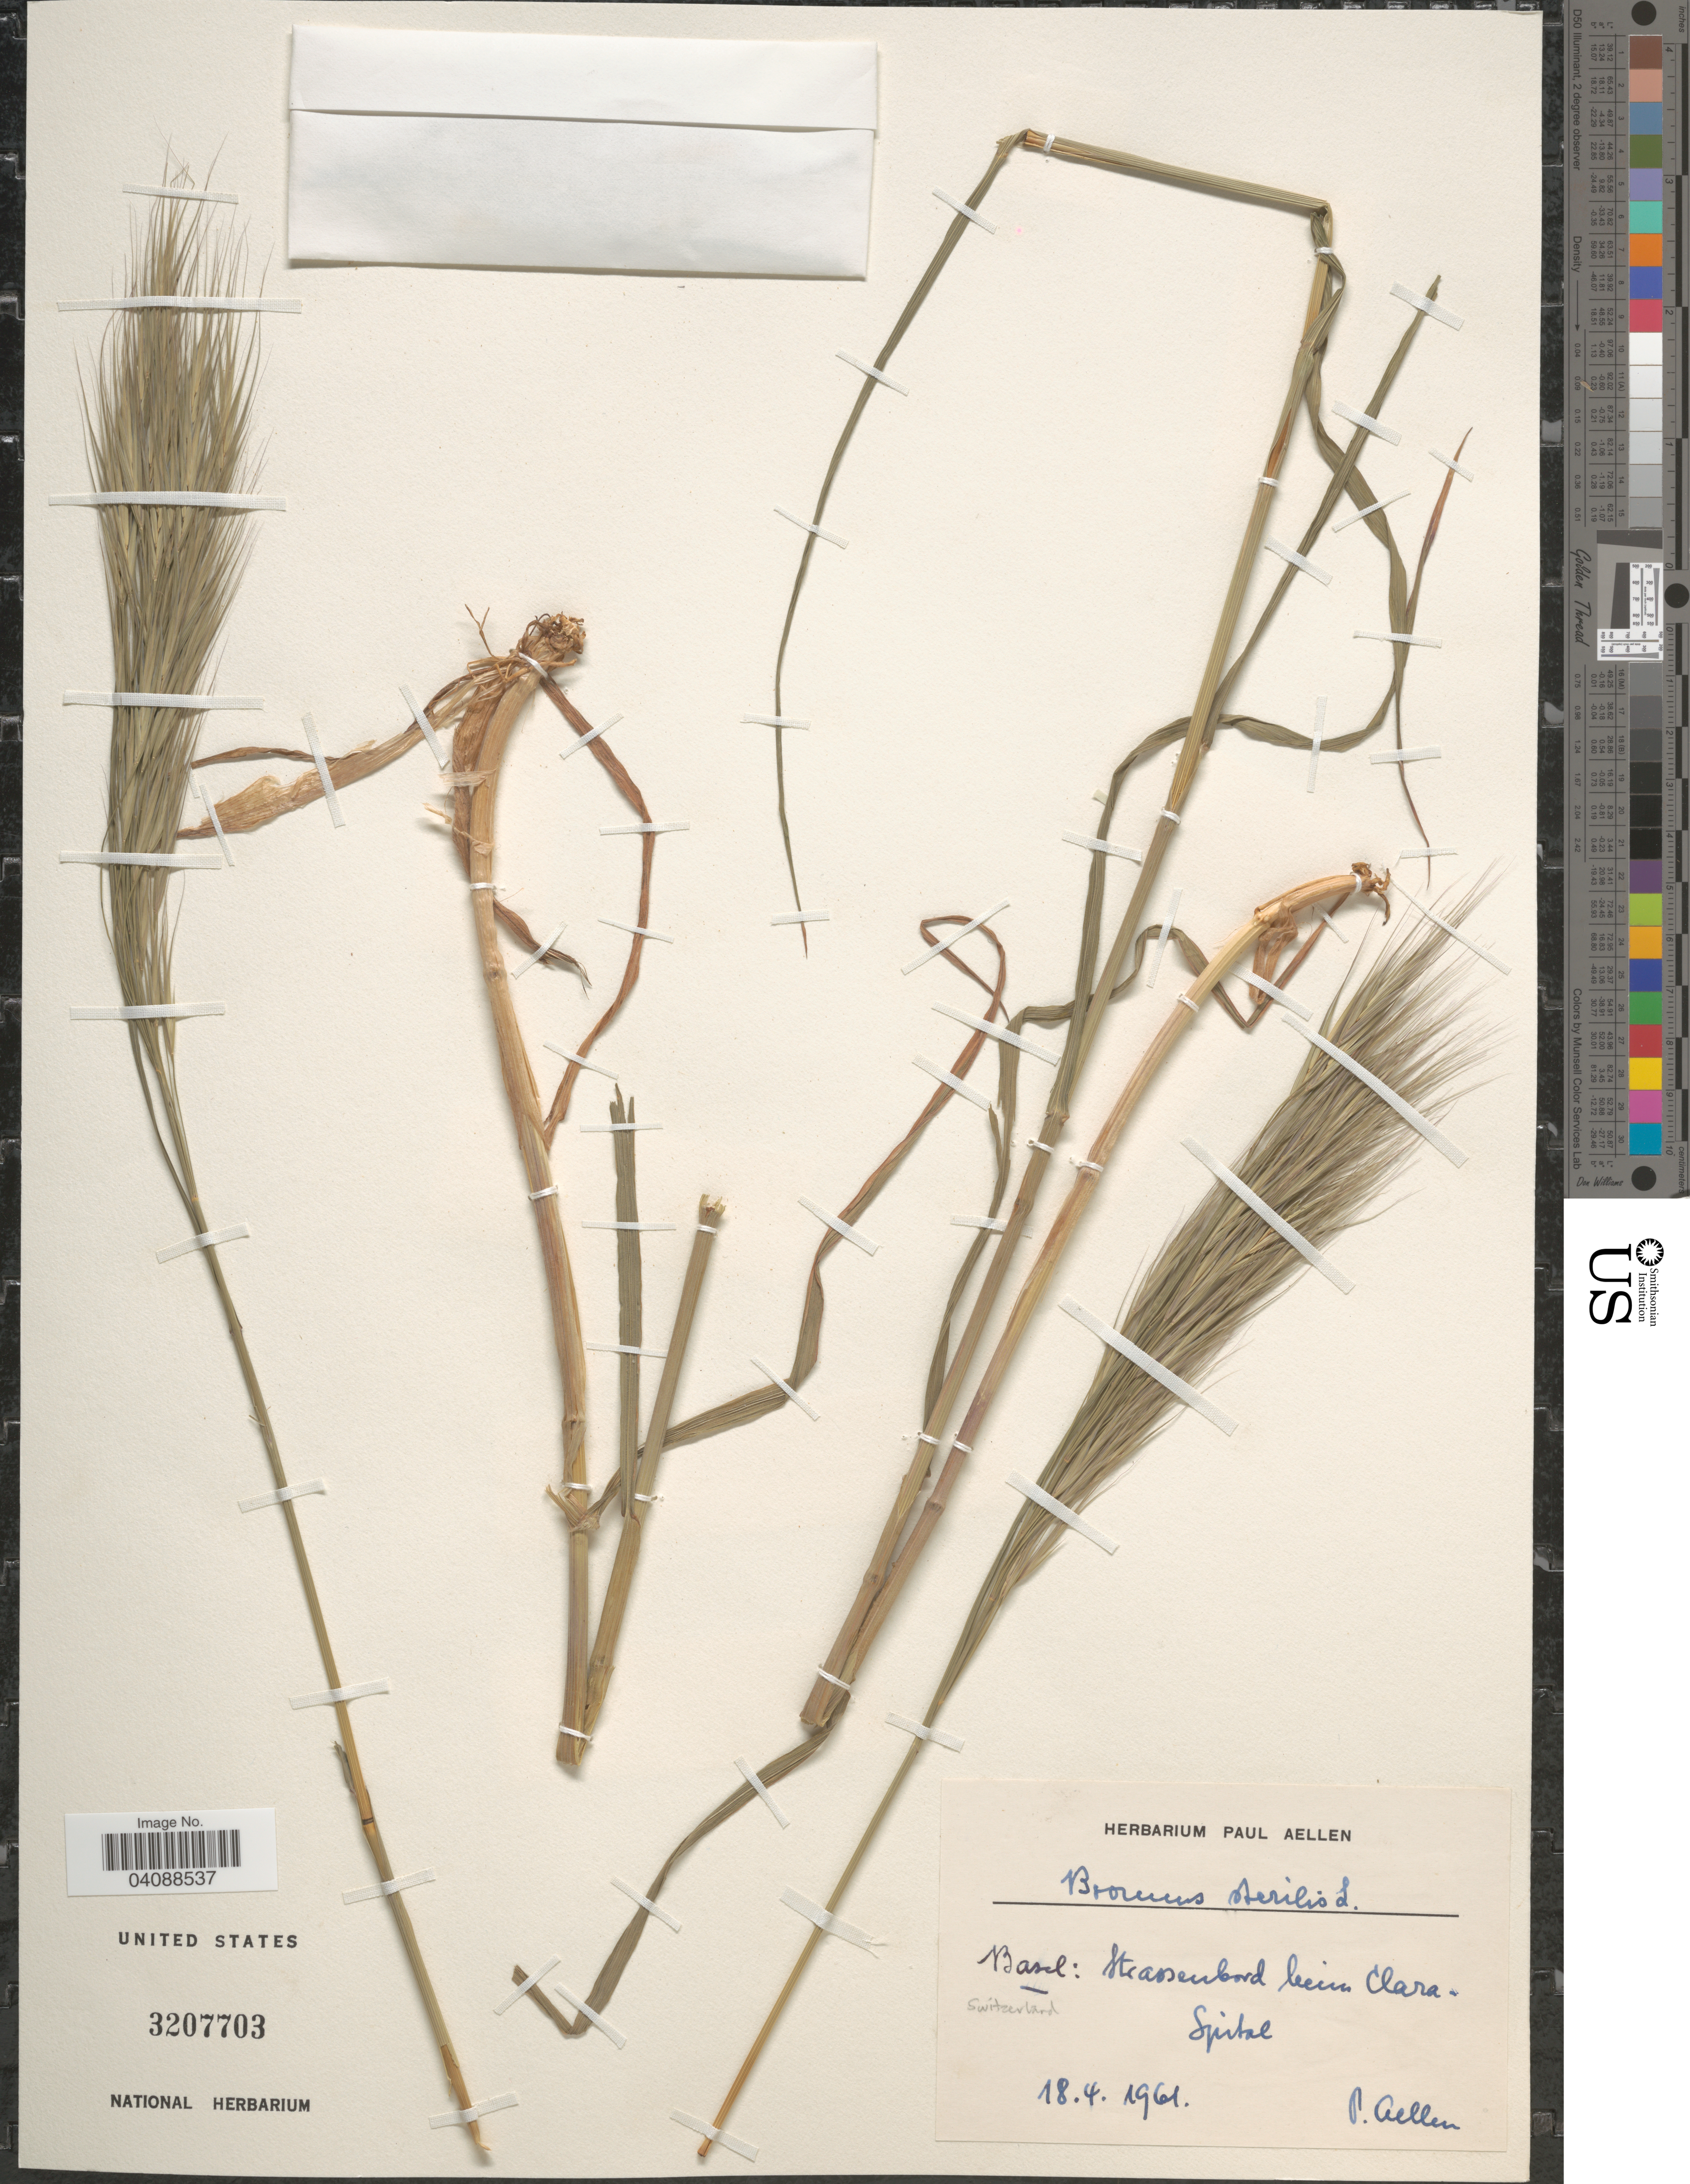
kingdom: Plantae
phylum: Tracheophyta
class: Liliopsida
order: Poales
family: Poaceae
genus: Bromus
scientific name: Bromus sterilis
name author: L.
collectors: P. Aellen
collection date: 1961-04-18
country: Switzerland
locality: Basel: Strassenbord bein Clara-Spital.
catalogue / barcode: US 3207703